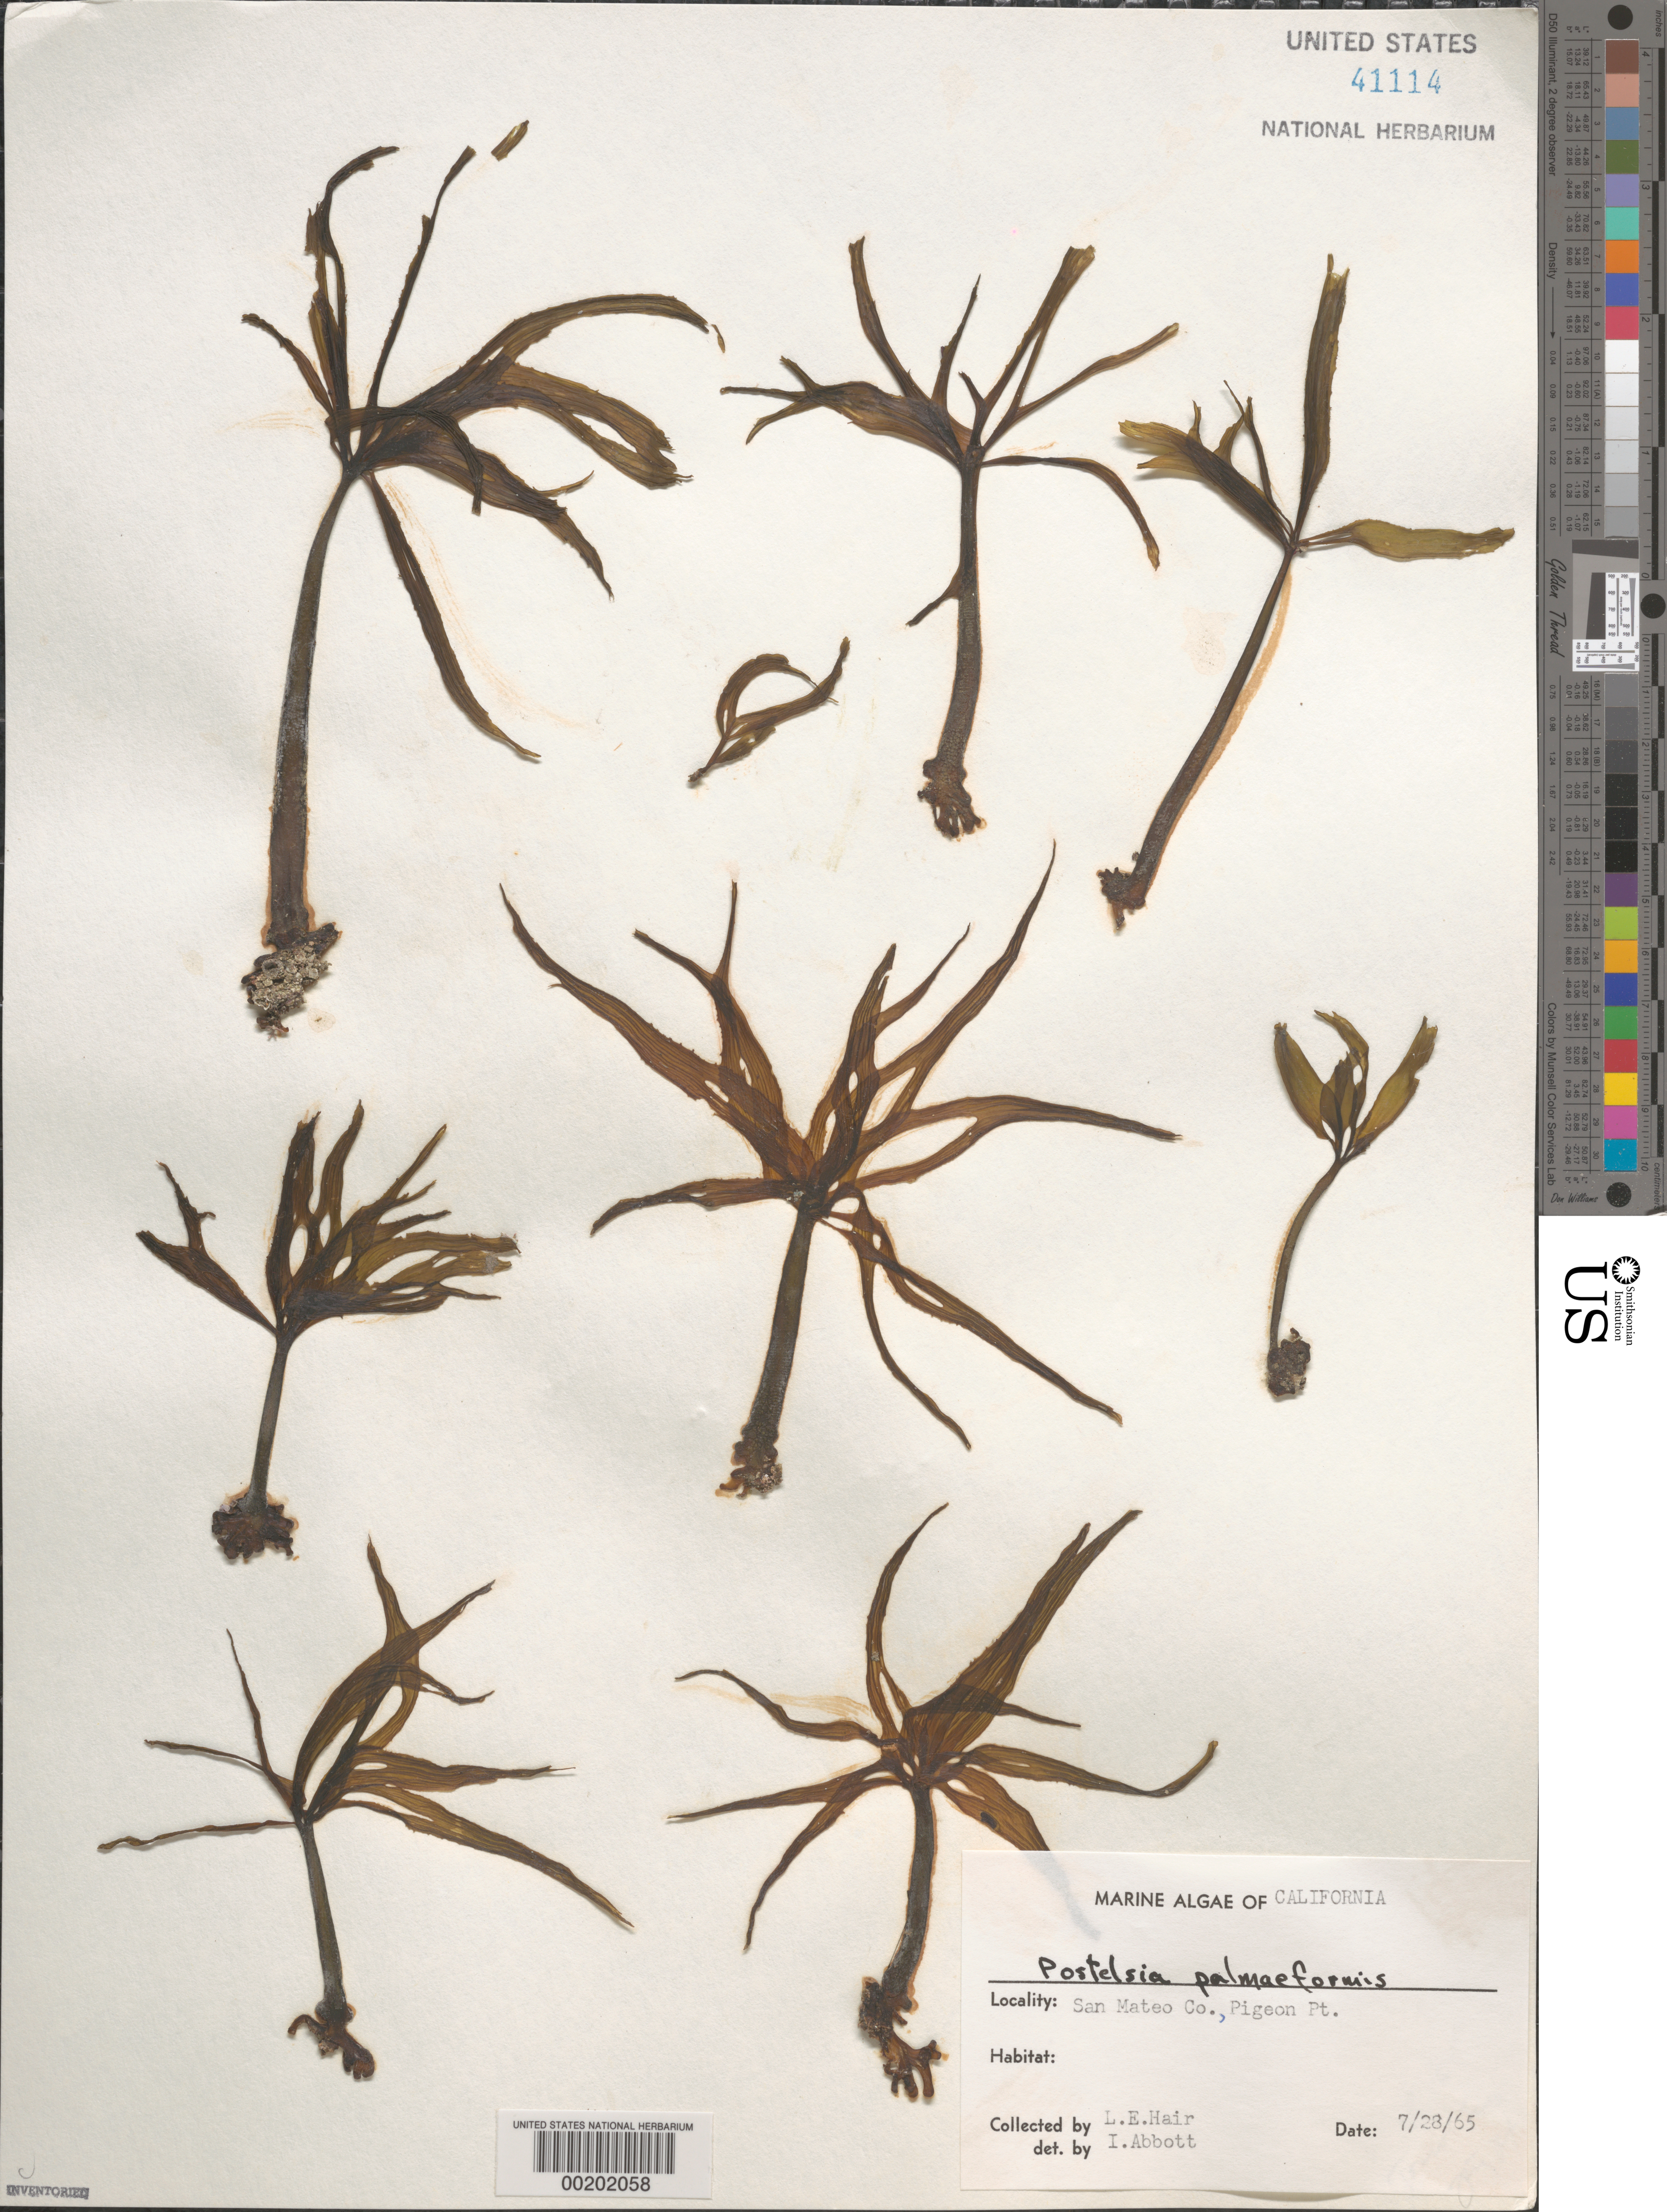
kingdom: Chromista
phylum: Ochrophyta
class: Phaeophyceae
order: Laminariales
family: Laminariaceae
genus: Postelsia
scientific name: Postelsia palmaeformis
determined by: Abbott, Isabella A.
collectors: L. Hair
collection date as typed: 28 Jul 1965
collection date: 1965-07-28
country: United States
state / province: California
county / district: San Mateo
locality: Pigeon Point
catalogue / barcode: US 41114